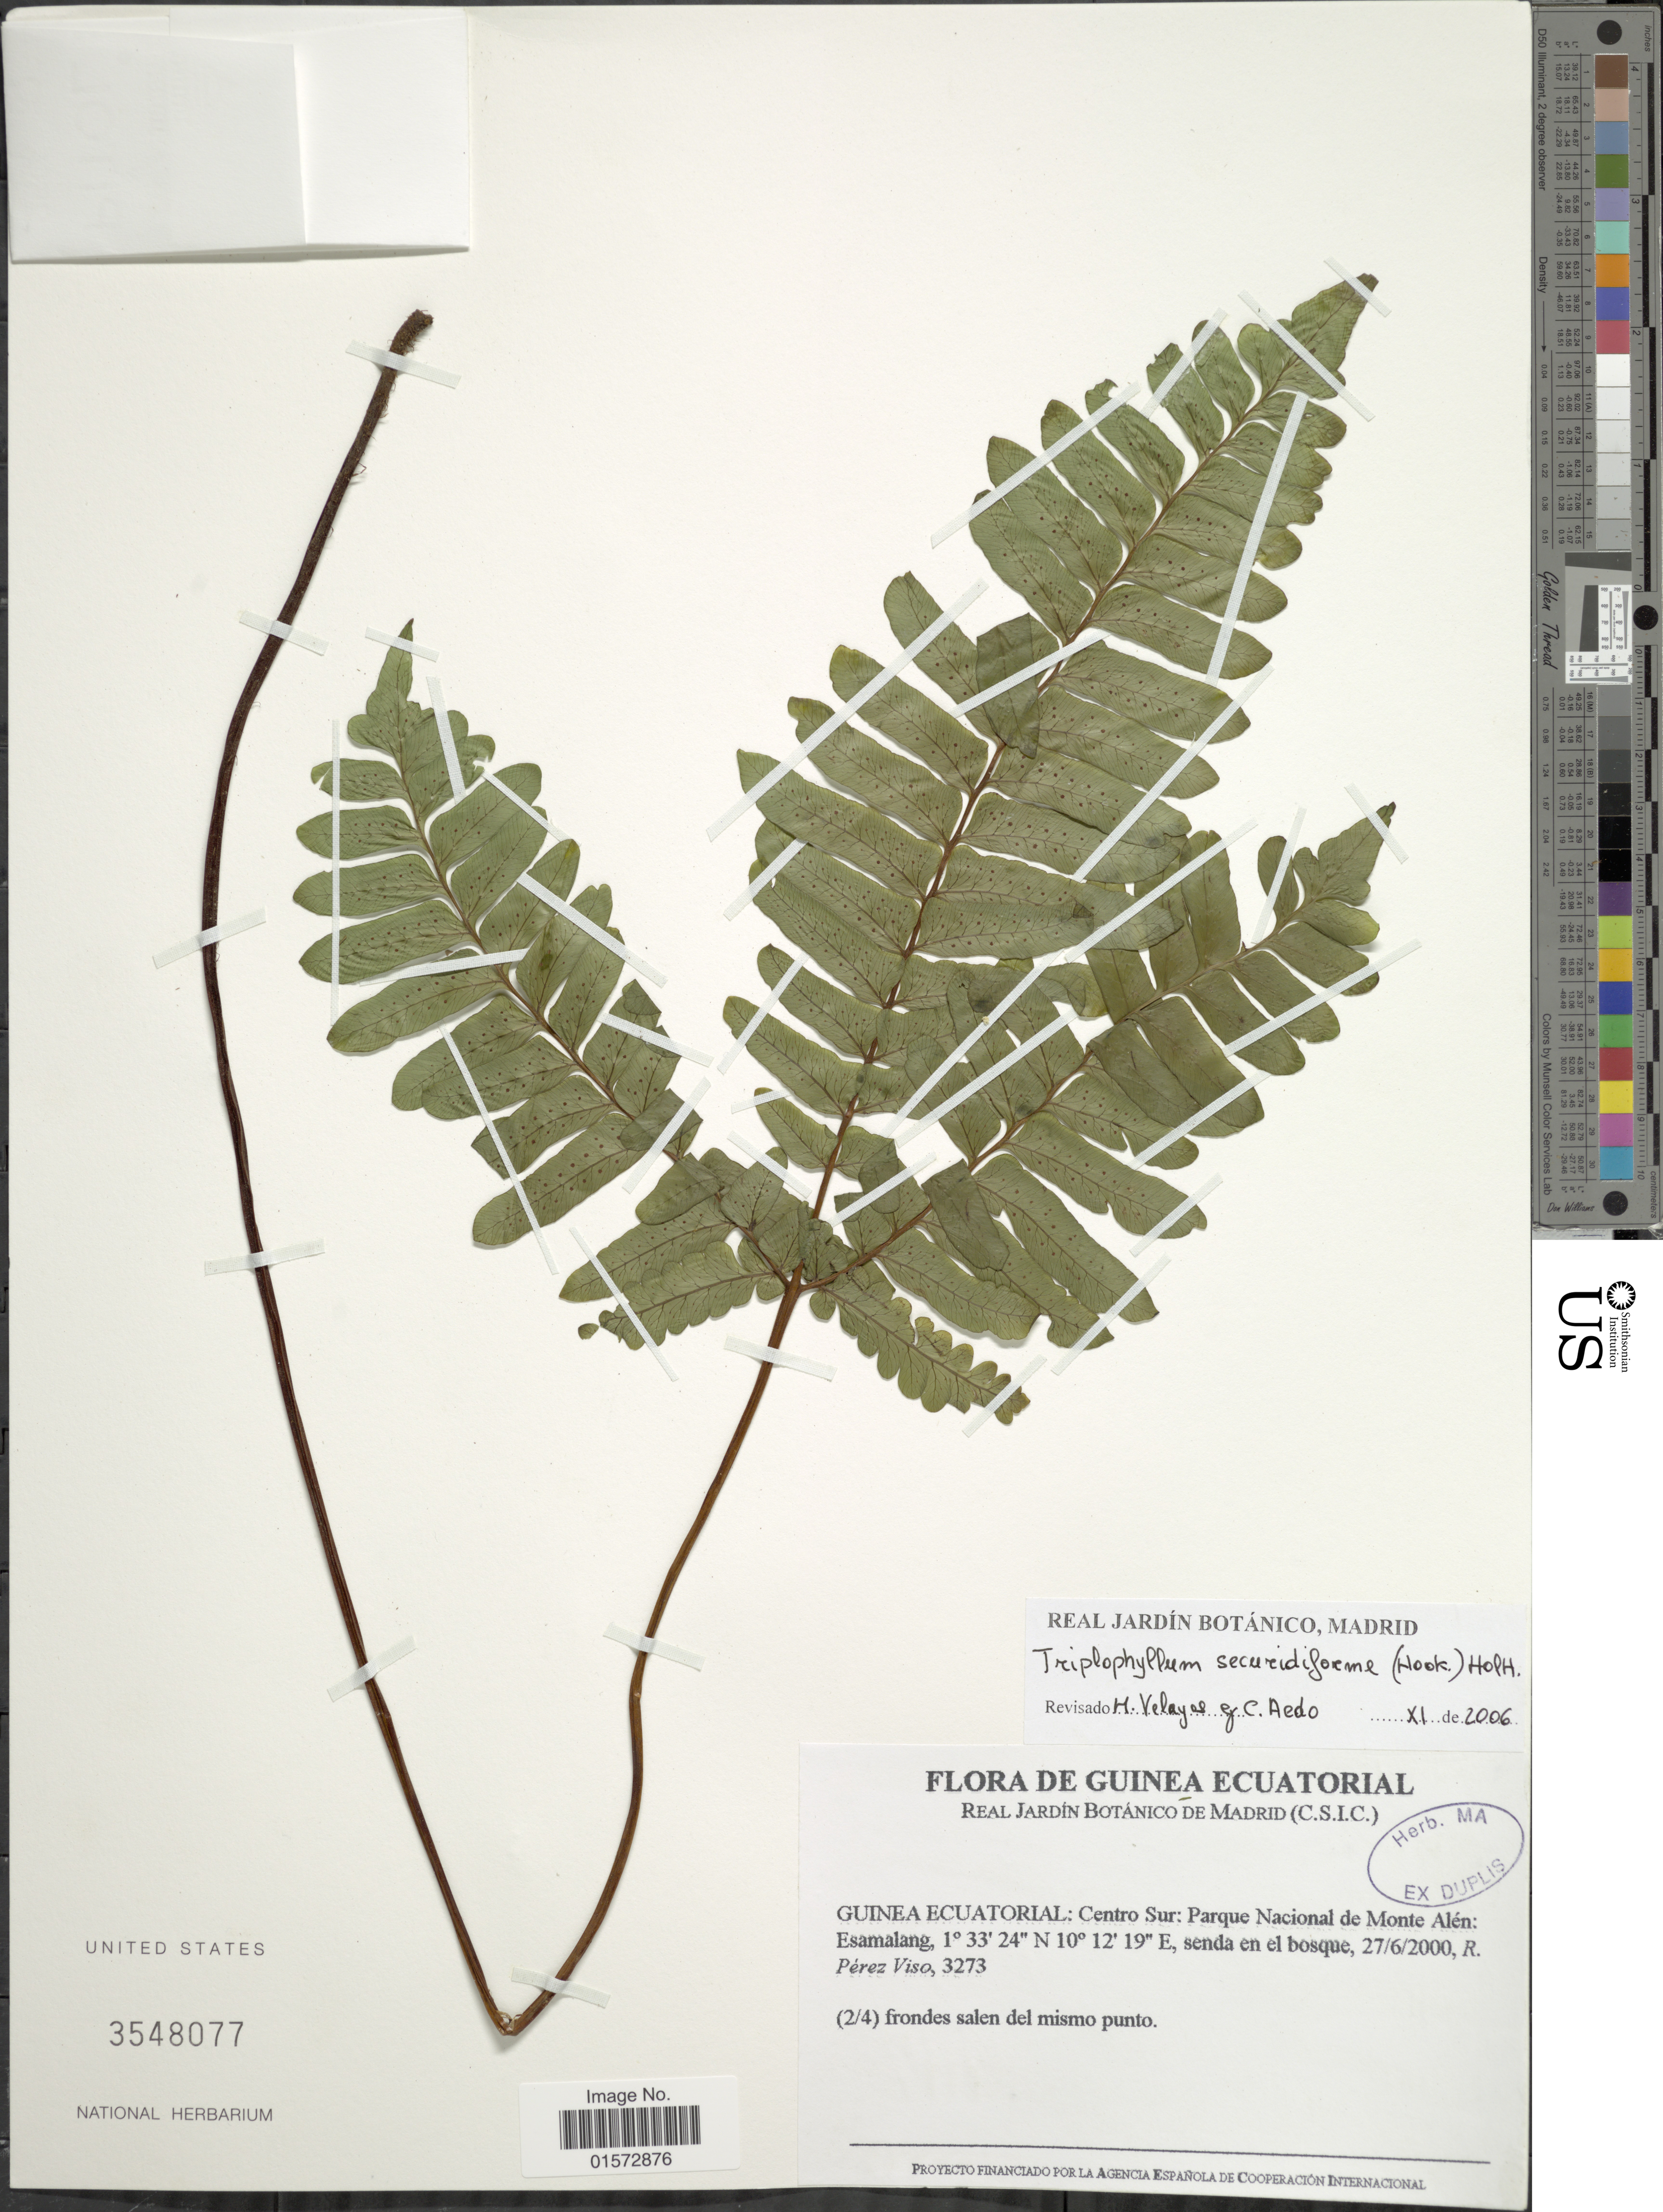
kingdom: Plantae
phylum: Tracheophyta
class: Polypodiopsida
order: Polypodiales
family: Tectariaceae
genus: Triplophyllum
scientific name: Triplophyllum securidiforme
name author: (Hook.)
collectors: R. Perez Viso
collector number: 3273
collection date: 2000-06-27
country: Equatorial Guinea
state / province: Centro Sur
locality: Parque Nacional de Monte Alén: Esamalang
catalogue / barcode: US 3548077